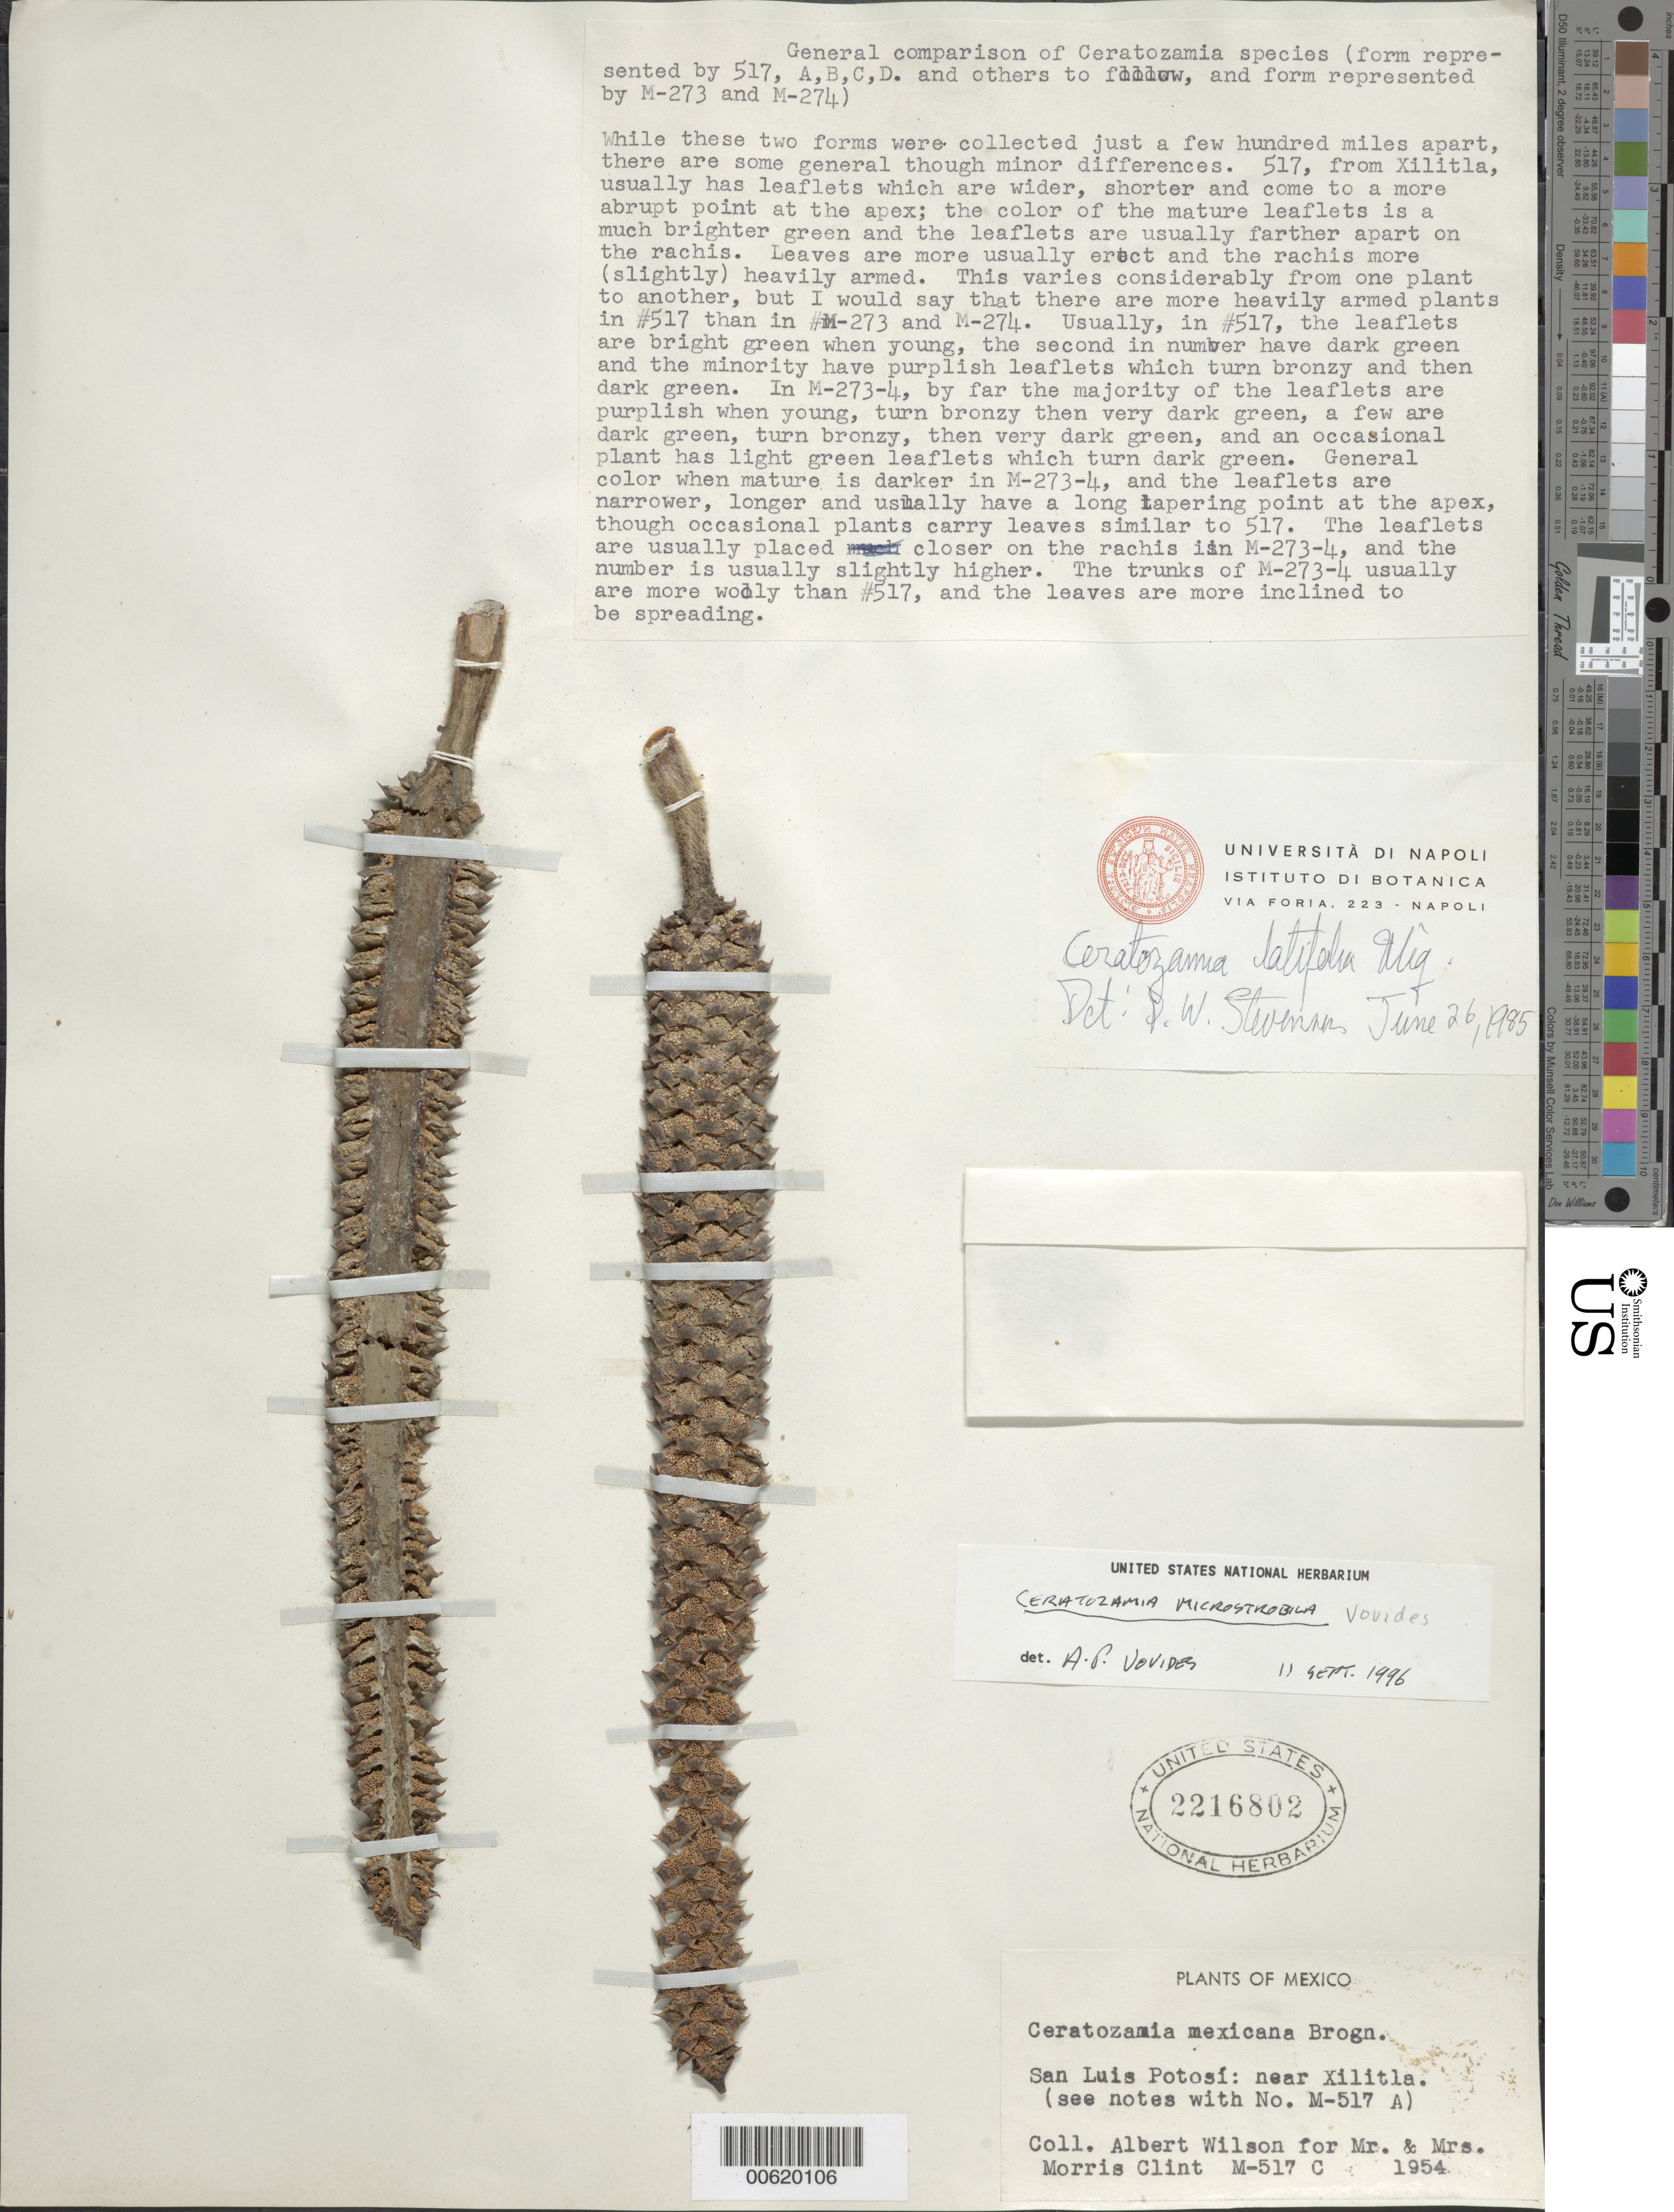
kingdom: Plantae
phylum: Tracheophyta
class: Cycadopsida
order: Cycadales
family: Zamiaceae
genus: Ceratozamia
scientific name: Ceratozamia microstrobila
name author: Vovides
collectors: A. Wilson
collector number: M517-c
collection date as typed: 1954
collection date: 1954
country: Mexico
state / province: San Luis Potosí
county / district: Xilitla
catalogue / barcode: US 2216802